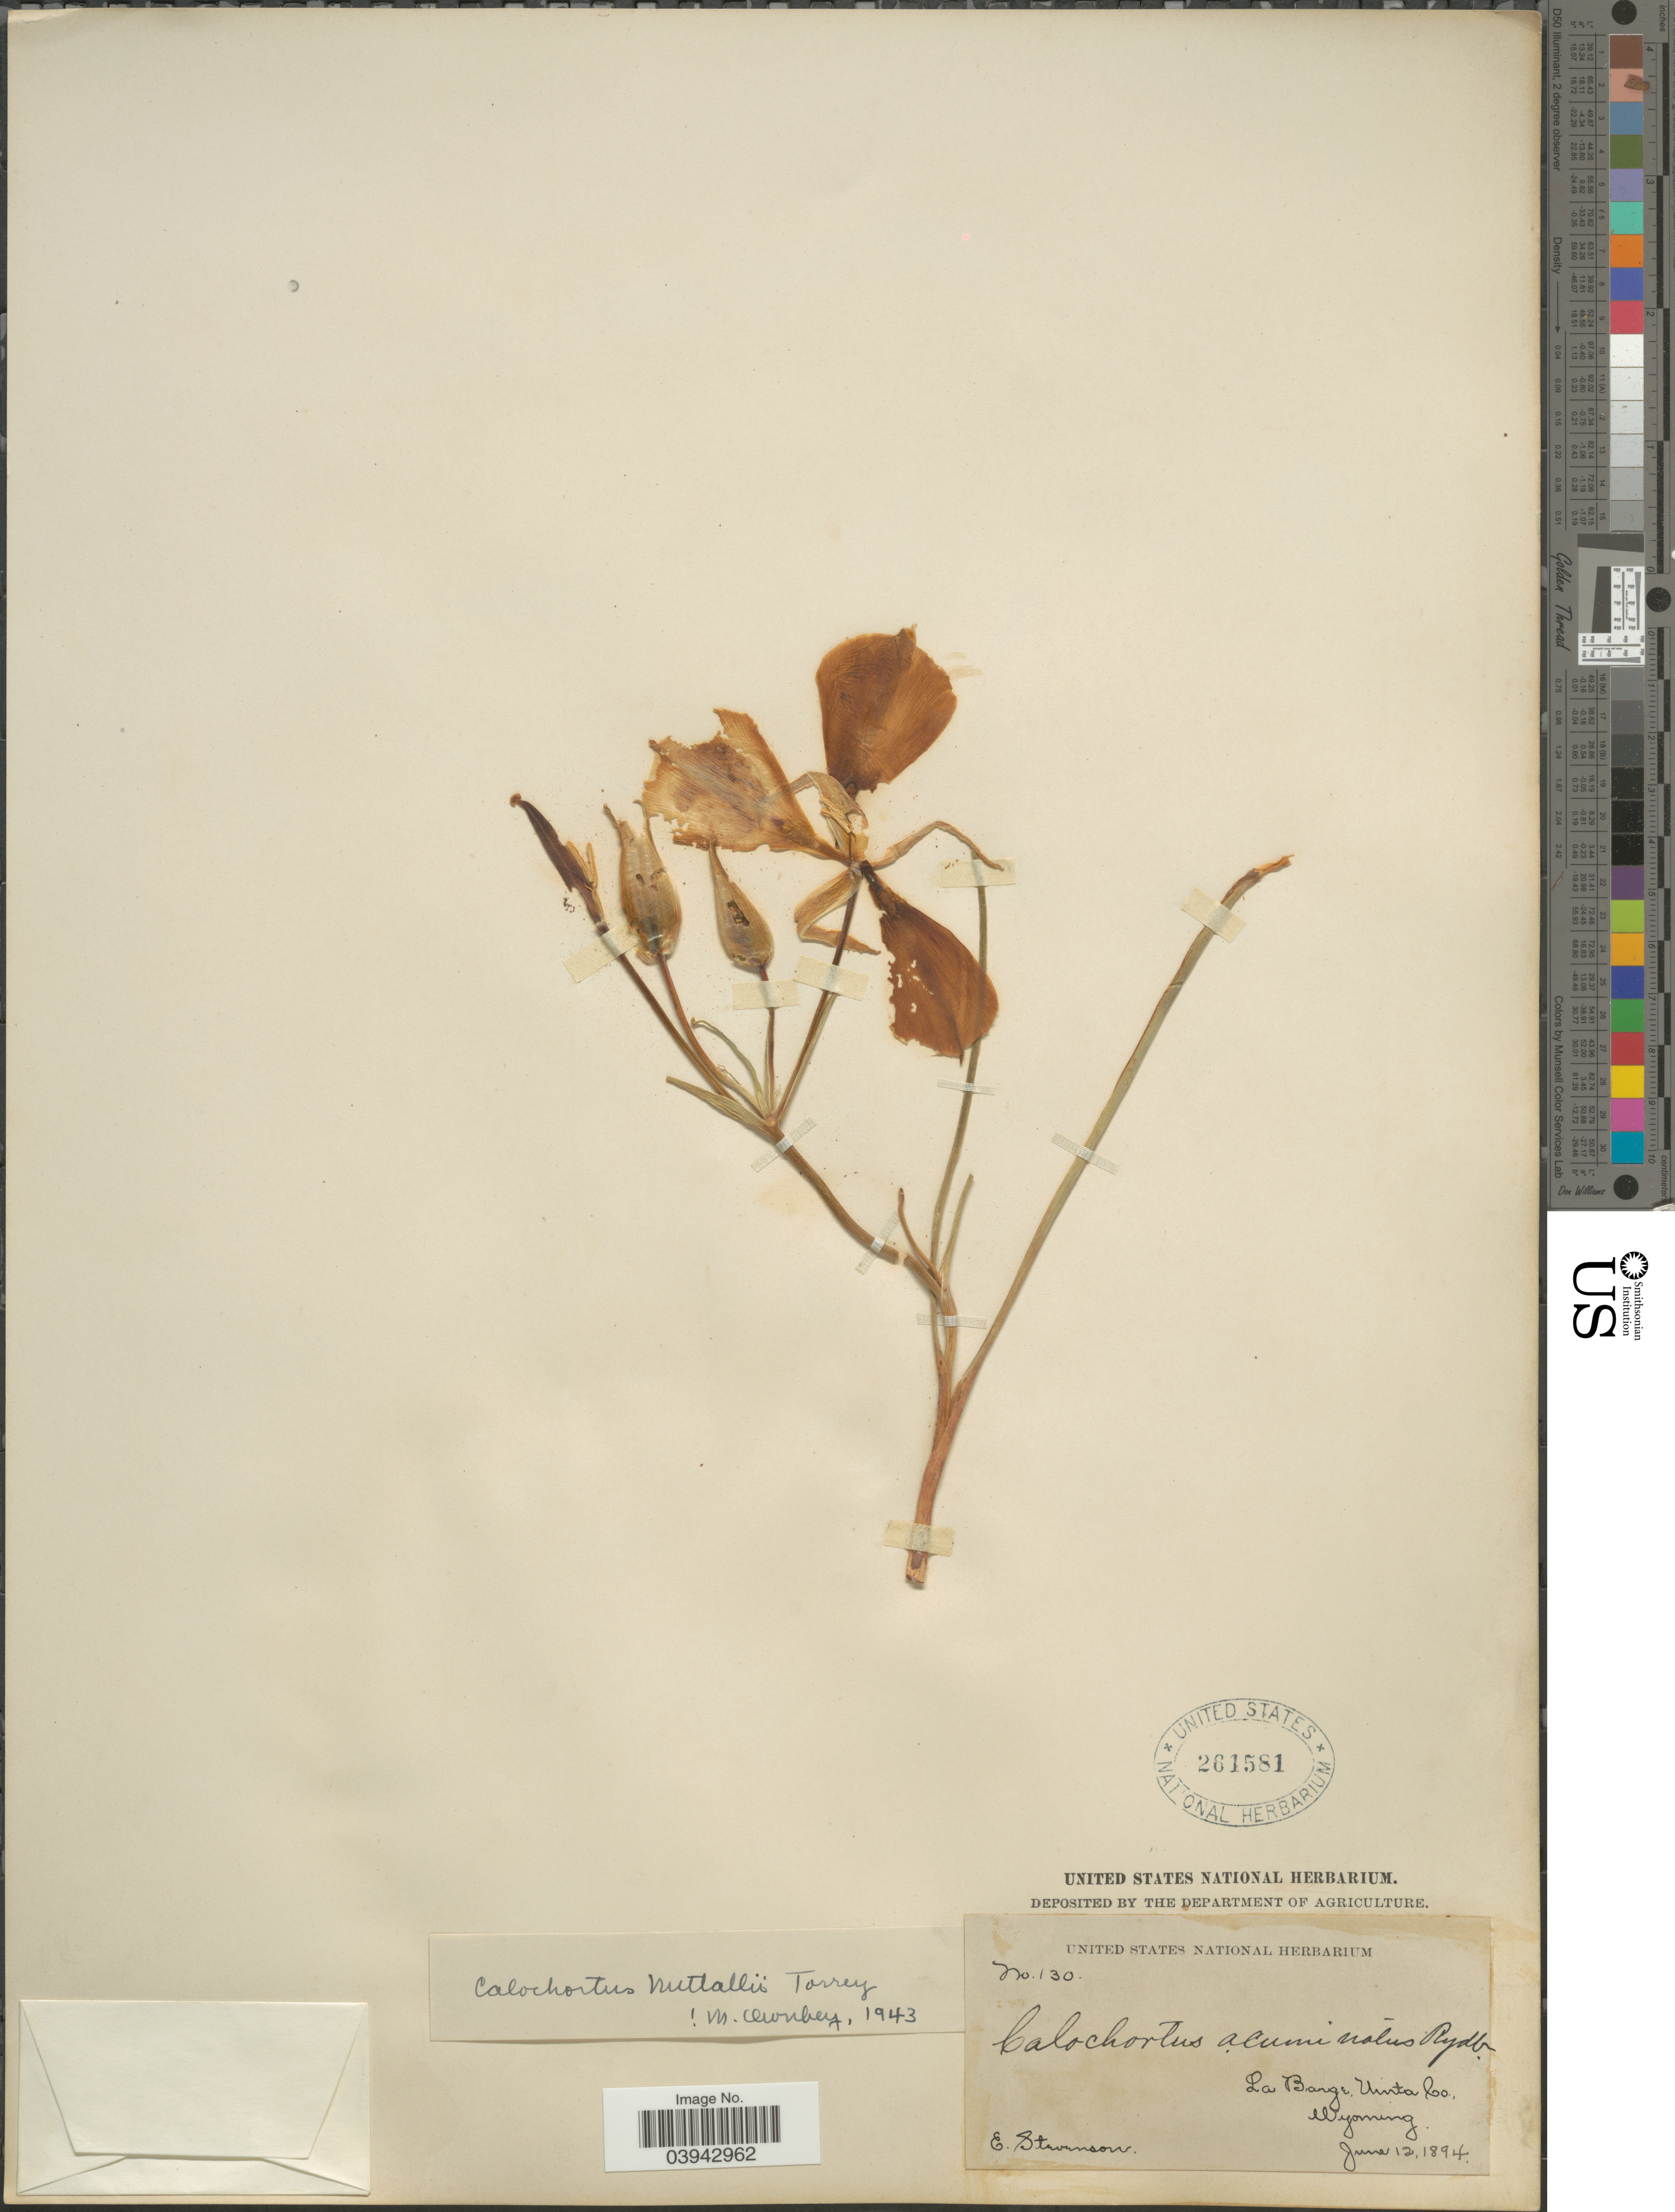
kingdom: Plantae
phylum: Tracheophyta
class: Liliopsida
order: Liliales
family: Liliaceae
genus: Calochortus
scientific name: Calochortus nuttallii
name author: Torr.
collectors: E. Stevenson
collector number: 130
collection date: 1894-06-12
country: United States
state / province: Wyoming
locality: La Barge, Uinta Co.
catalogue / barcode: US 261581